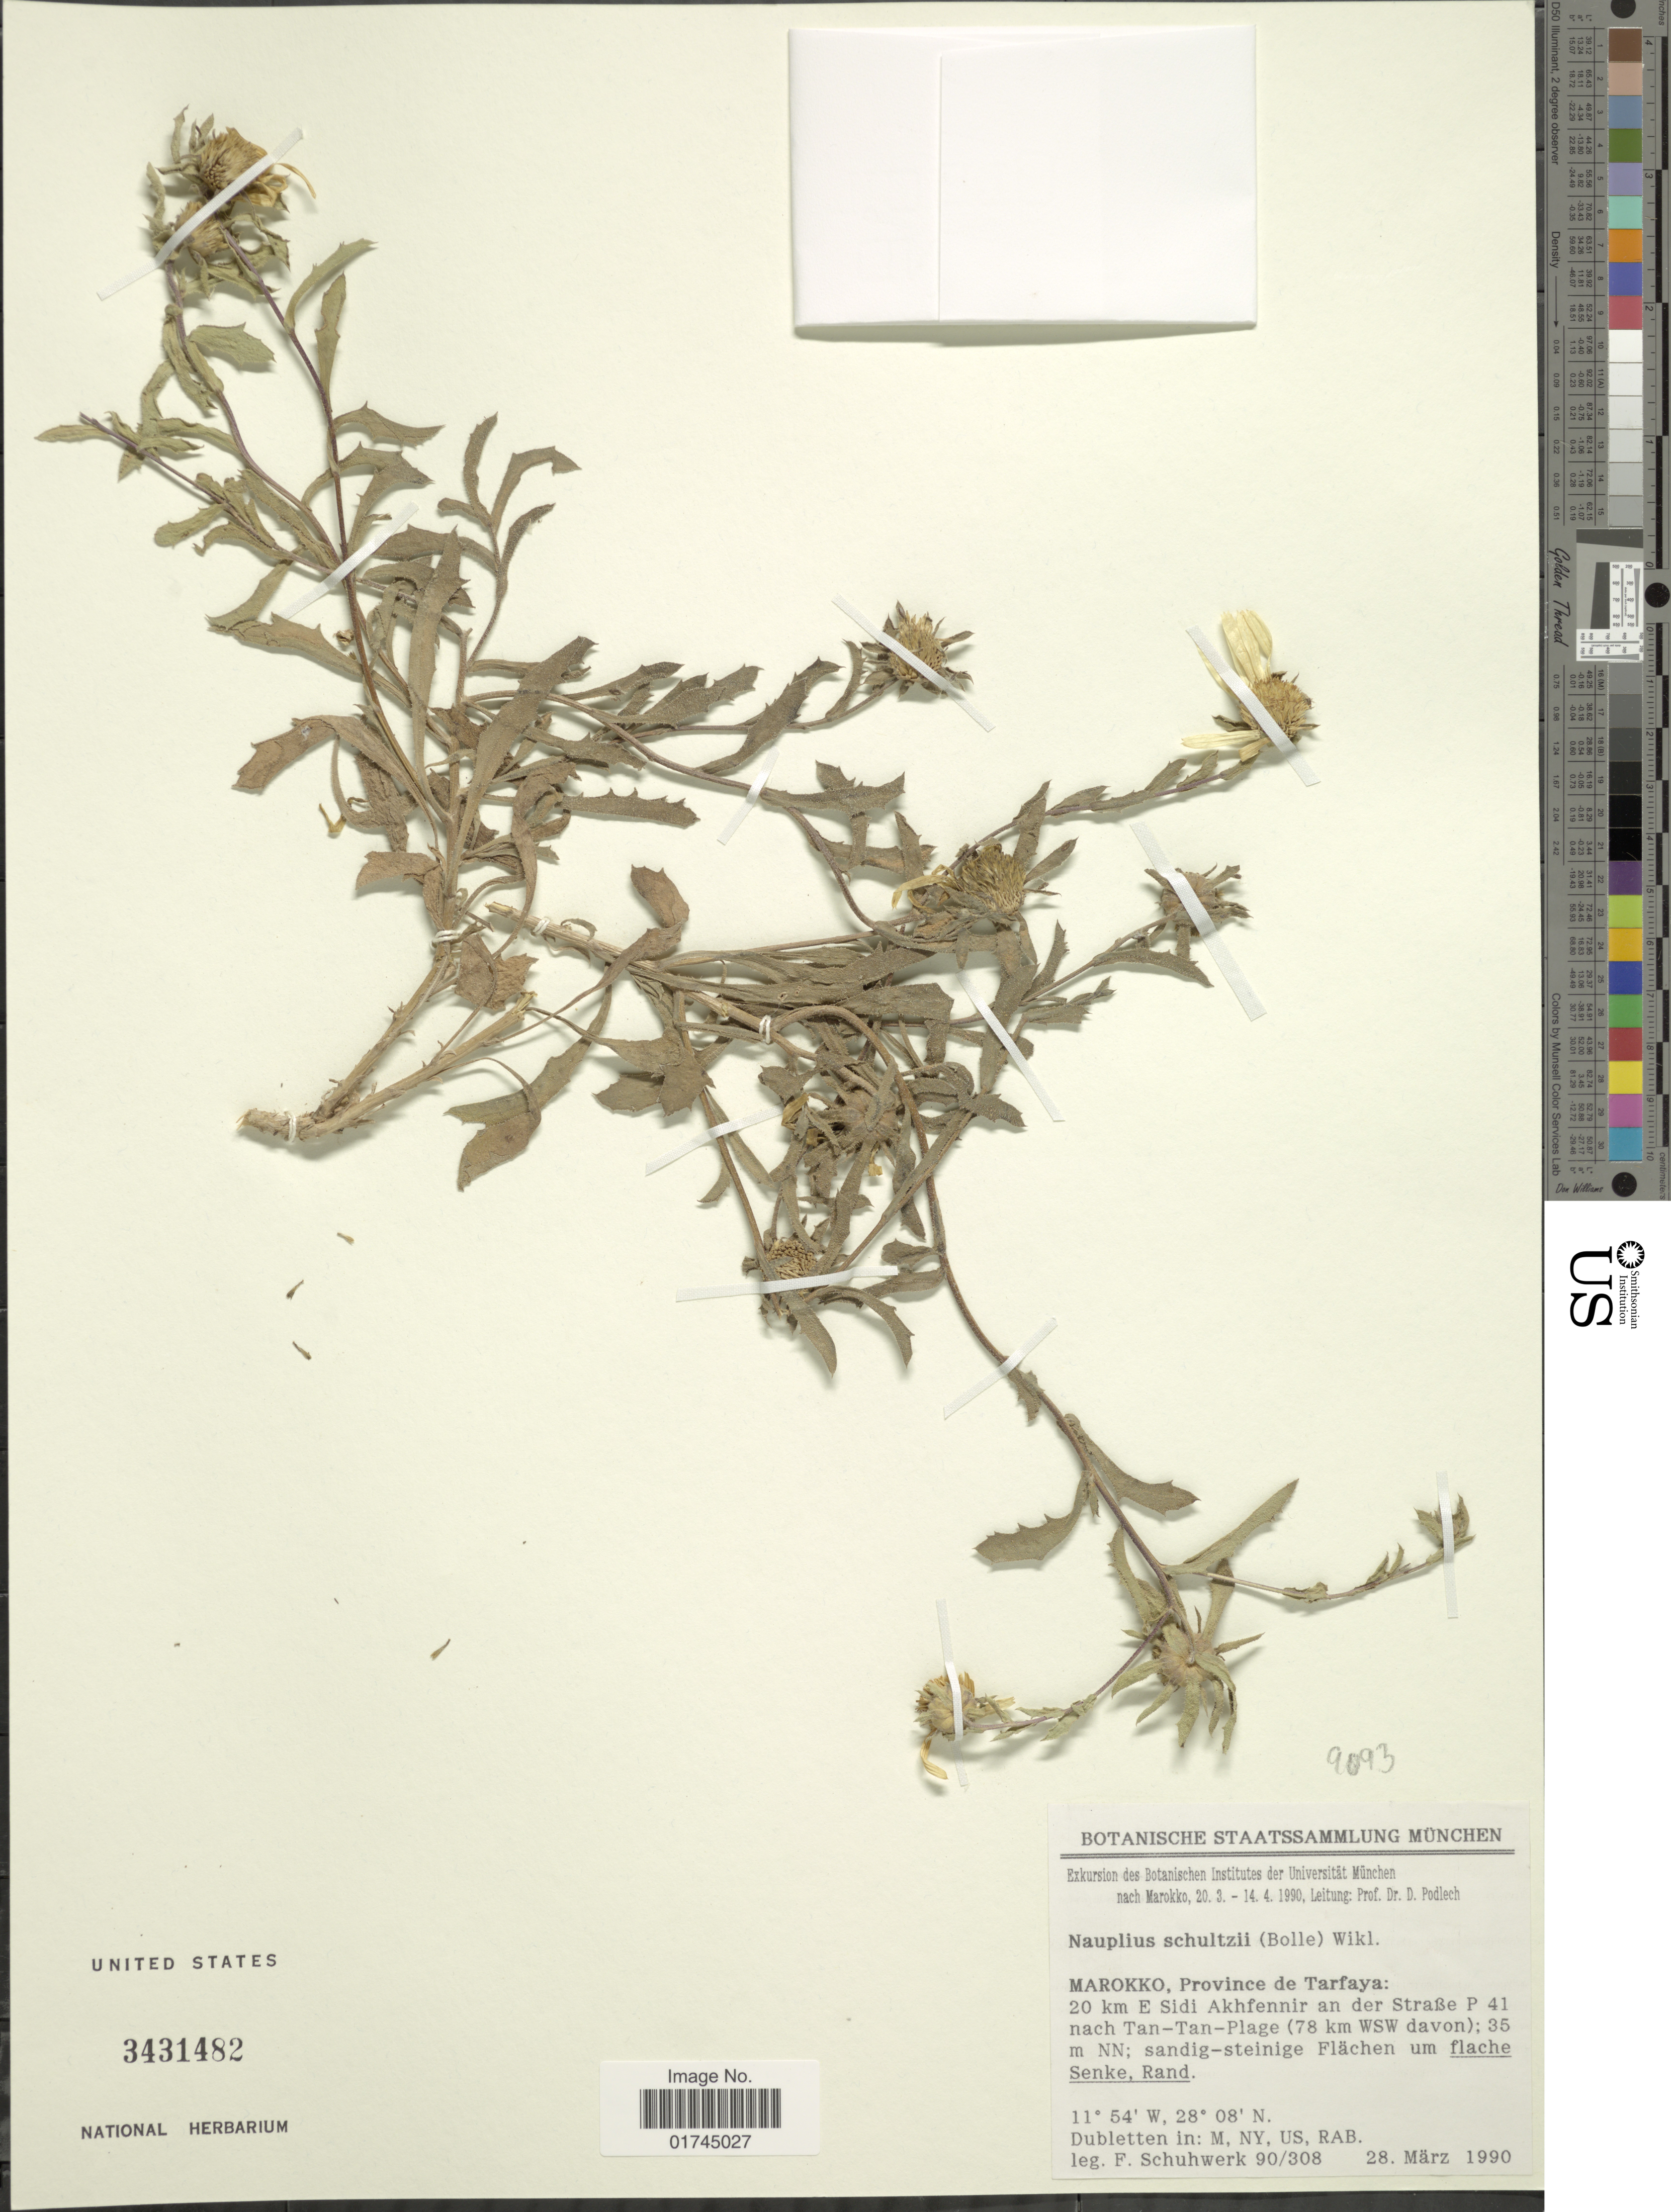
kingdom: Plantae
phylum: Tracheophyta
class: Magnoliopsida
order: Asterales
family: Asteraceae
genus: Nauplius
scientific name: Nauplius schultzii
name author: (Bolle) Wiklund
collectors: Schuhwerk, F.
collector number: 90/308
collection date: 1990-03-28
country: Morocco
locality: Province de Tarfaya: 20 km E sidi Akhfennir an der Strabe P41 nach Tan-Tan-Plage. (78 km WSW davon); 35 m NN.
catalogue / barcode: US 3431482